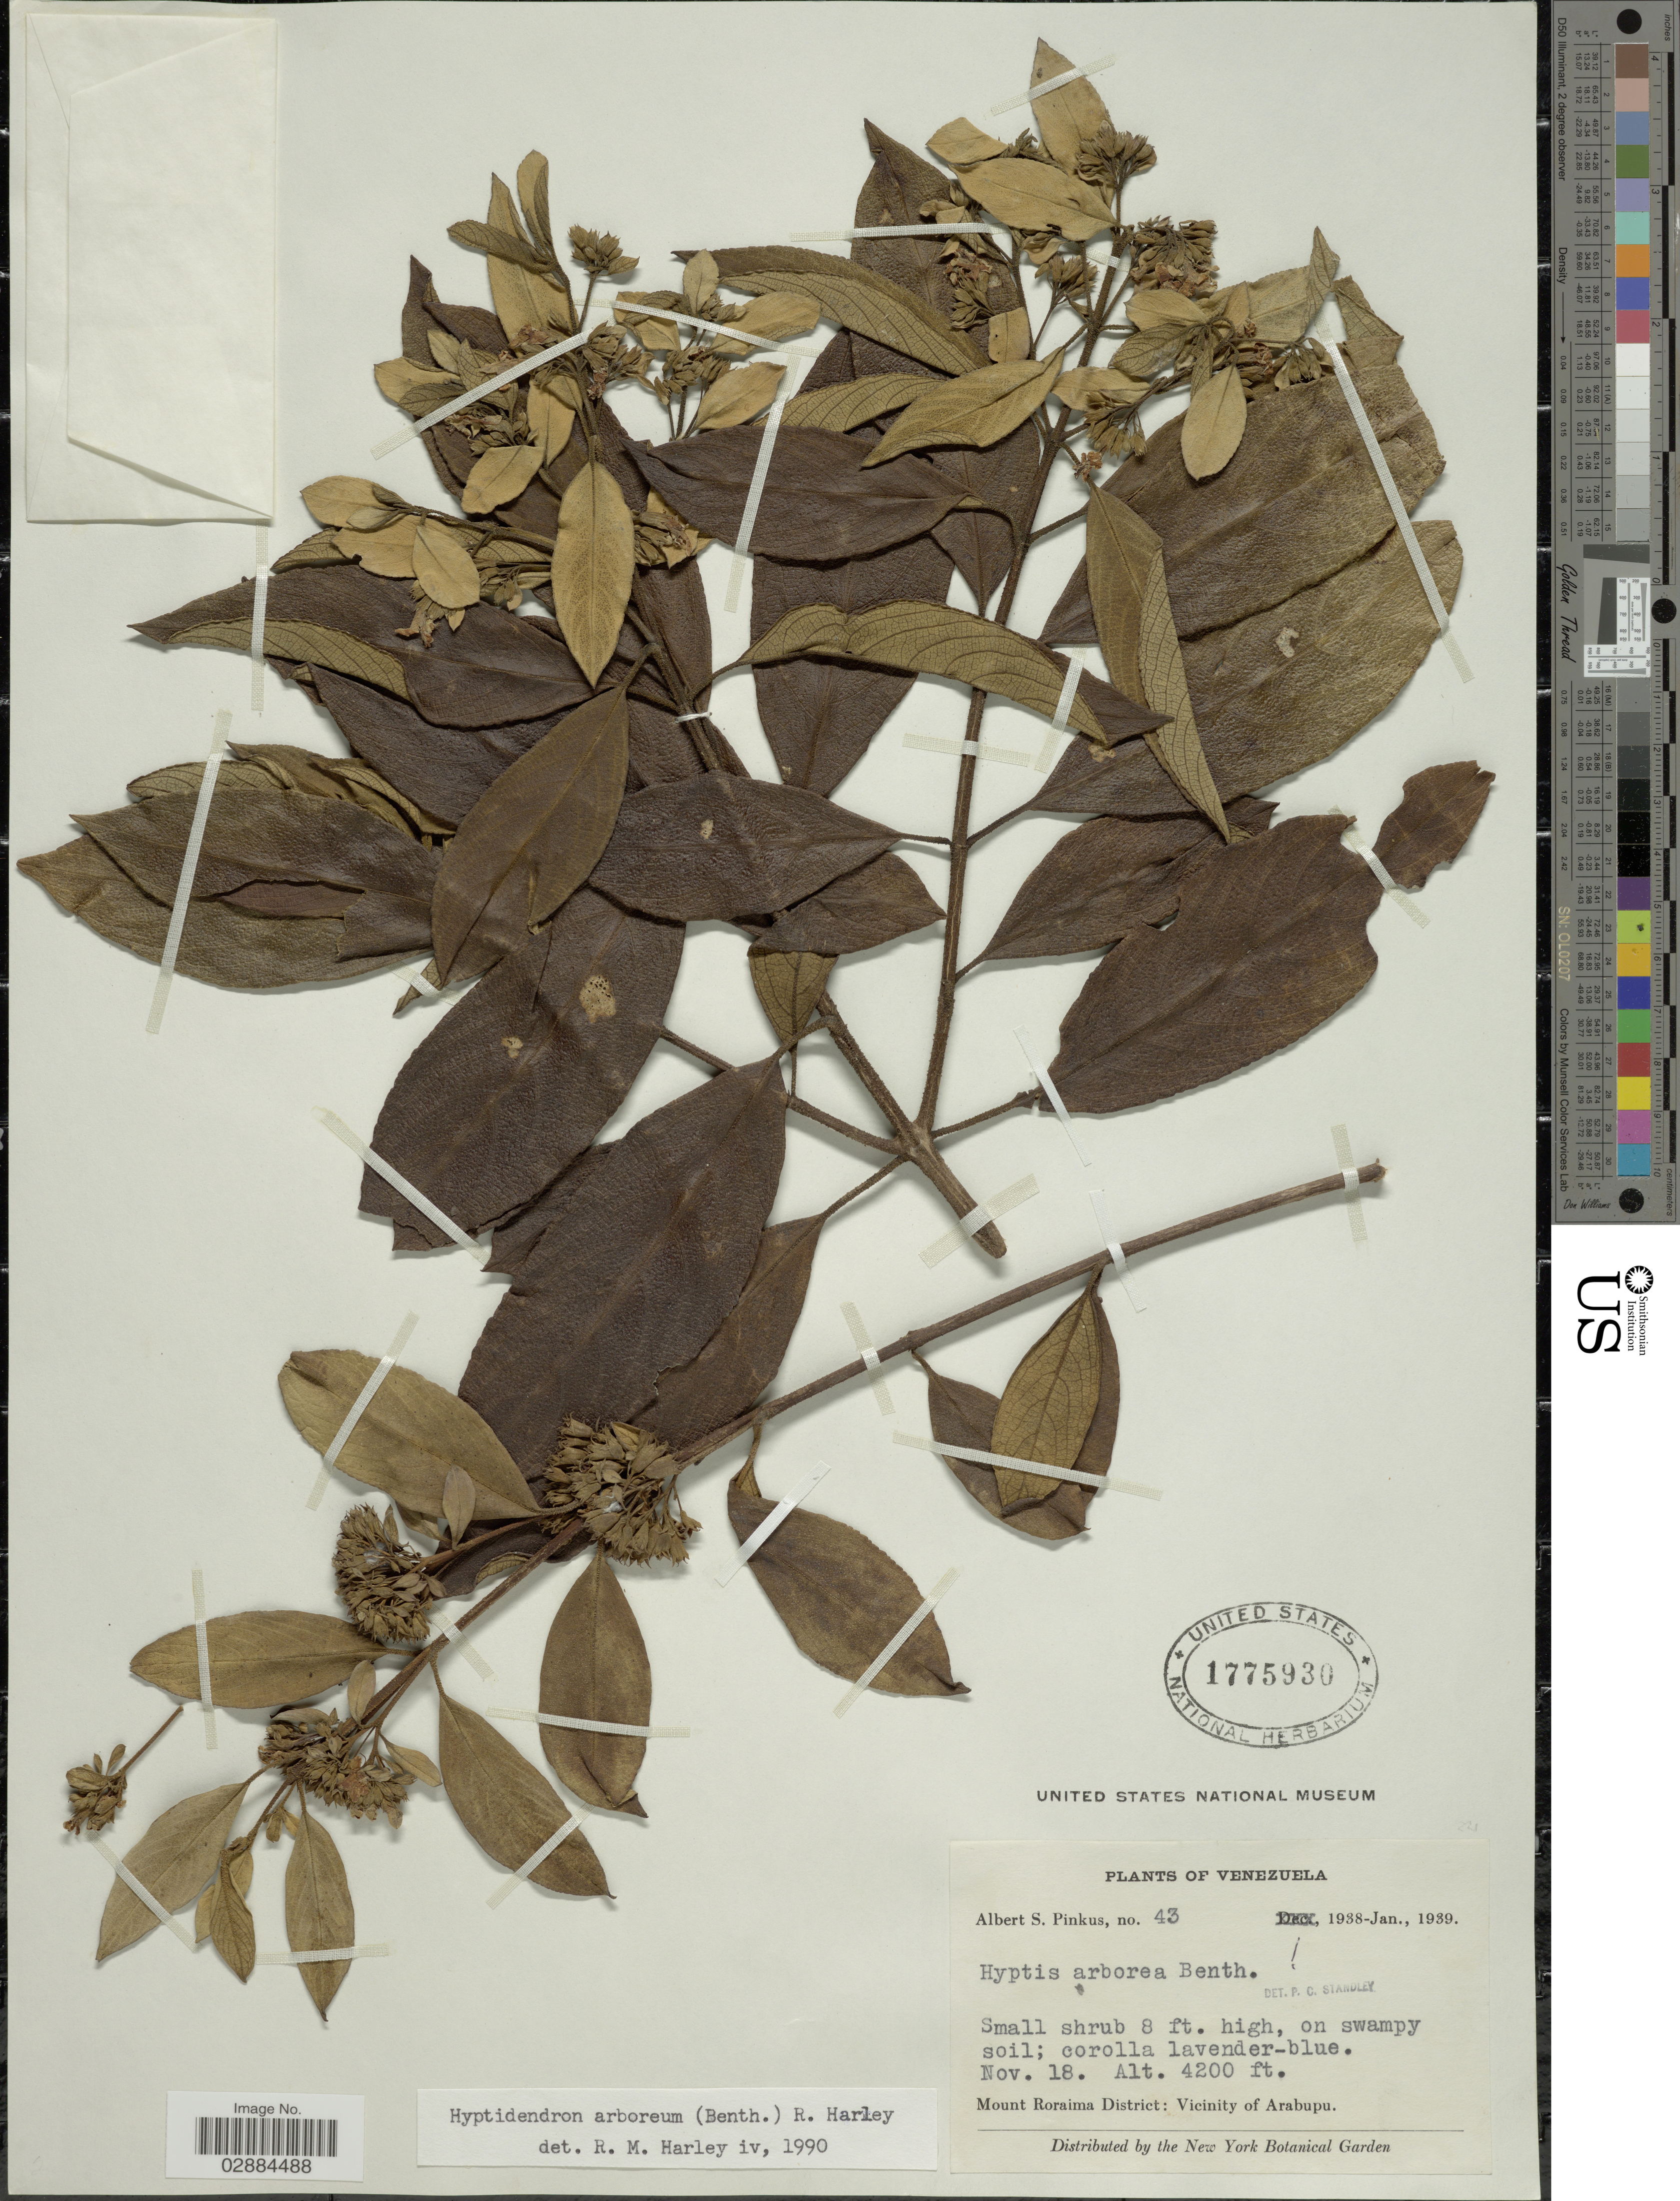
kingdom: Plantae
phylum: Tracheophyta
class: Magnoliopsida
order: Lamiales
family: Lamiaceae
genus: Hyptidendron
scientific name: Hyptidendron arboreum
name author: (Benth.) Harley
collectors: A. Pinkus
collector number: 43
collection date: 1939-11-18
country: Venezuela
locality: Mount Roraima District: Vicinity of Arabupu.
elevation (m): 1280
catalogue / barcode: US 1775930